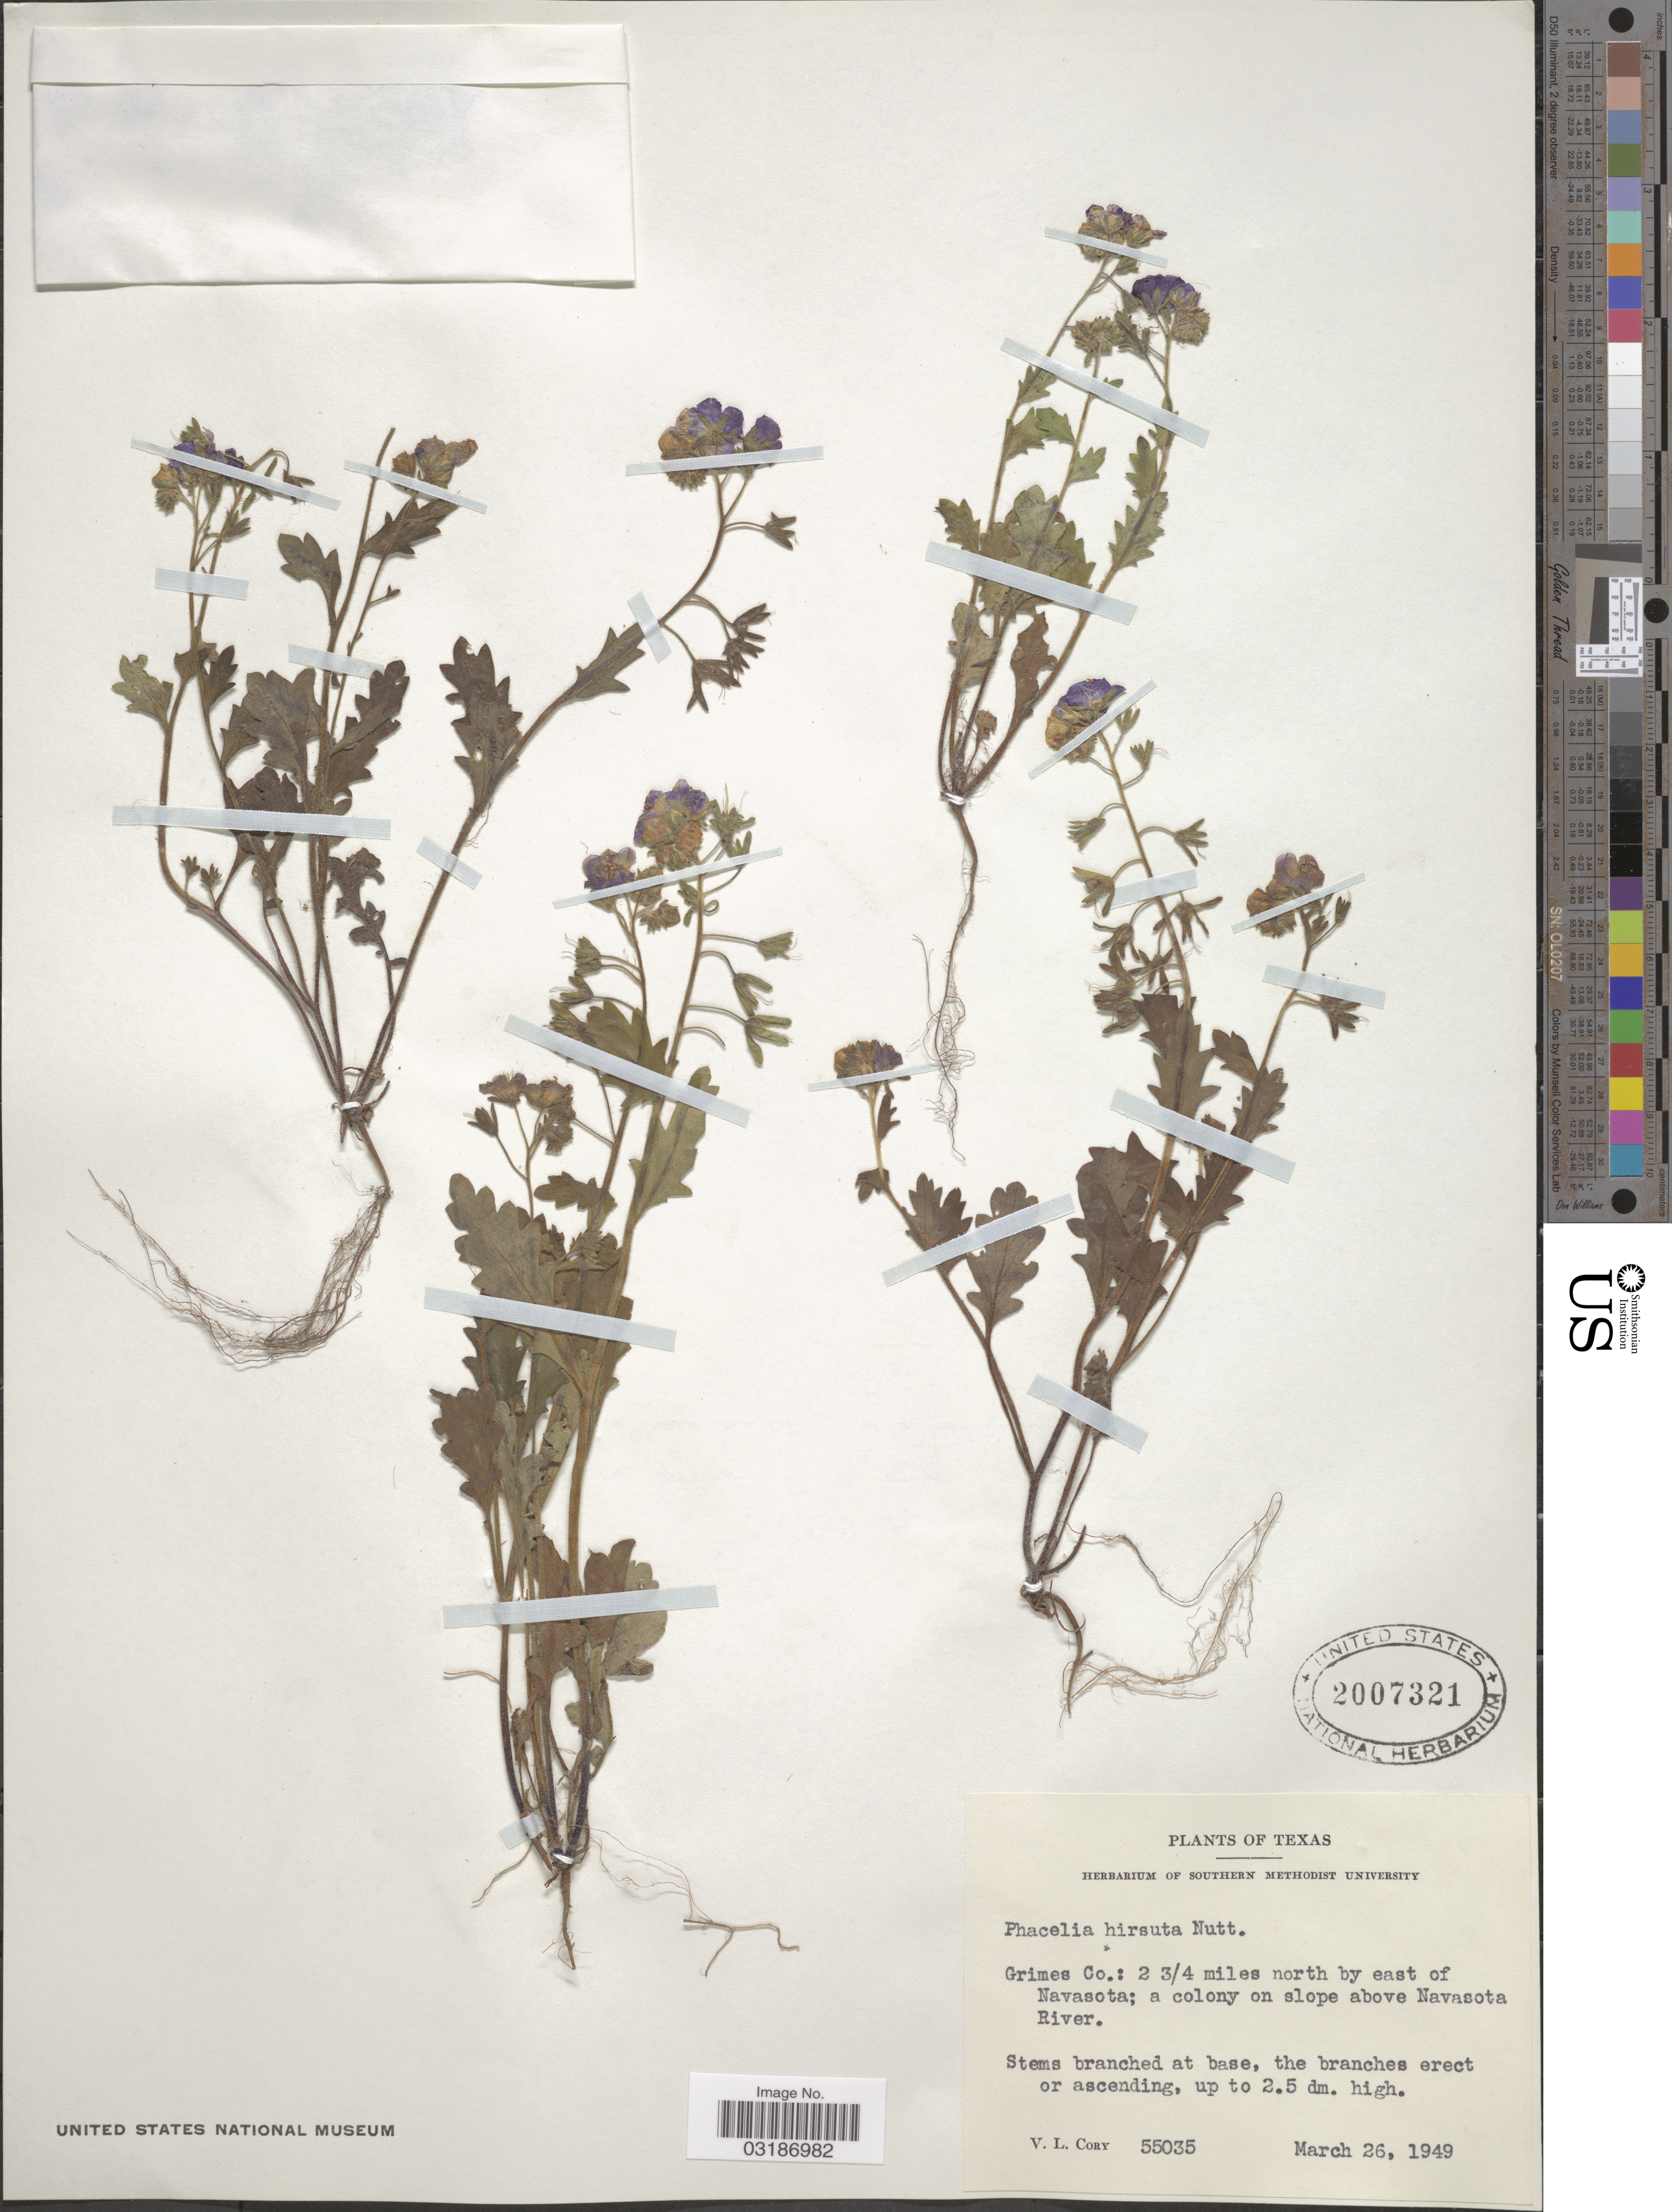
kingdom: Plantae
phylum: Tracheophyta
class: Magnoliopsida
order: Boraginales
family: Hydrophyllaceae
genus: Phacelia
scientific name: Phacelia hirsuta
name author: Nutt.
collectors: V. Cory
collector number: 55035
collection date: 1949-03-26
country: United States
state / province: Texas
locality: Grimes Co.: 2 3/4 miles north by east of Navasota; a colony on slope above Navasota River.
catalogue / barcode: US 2007321